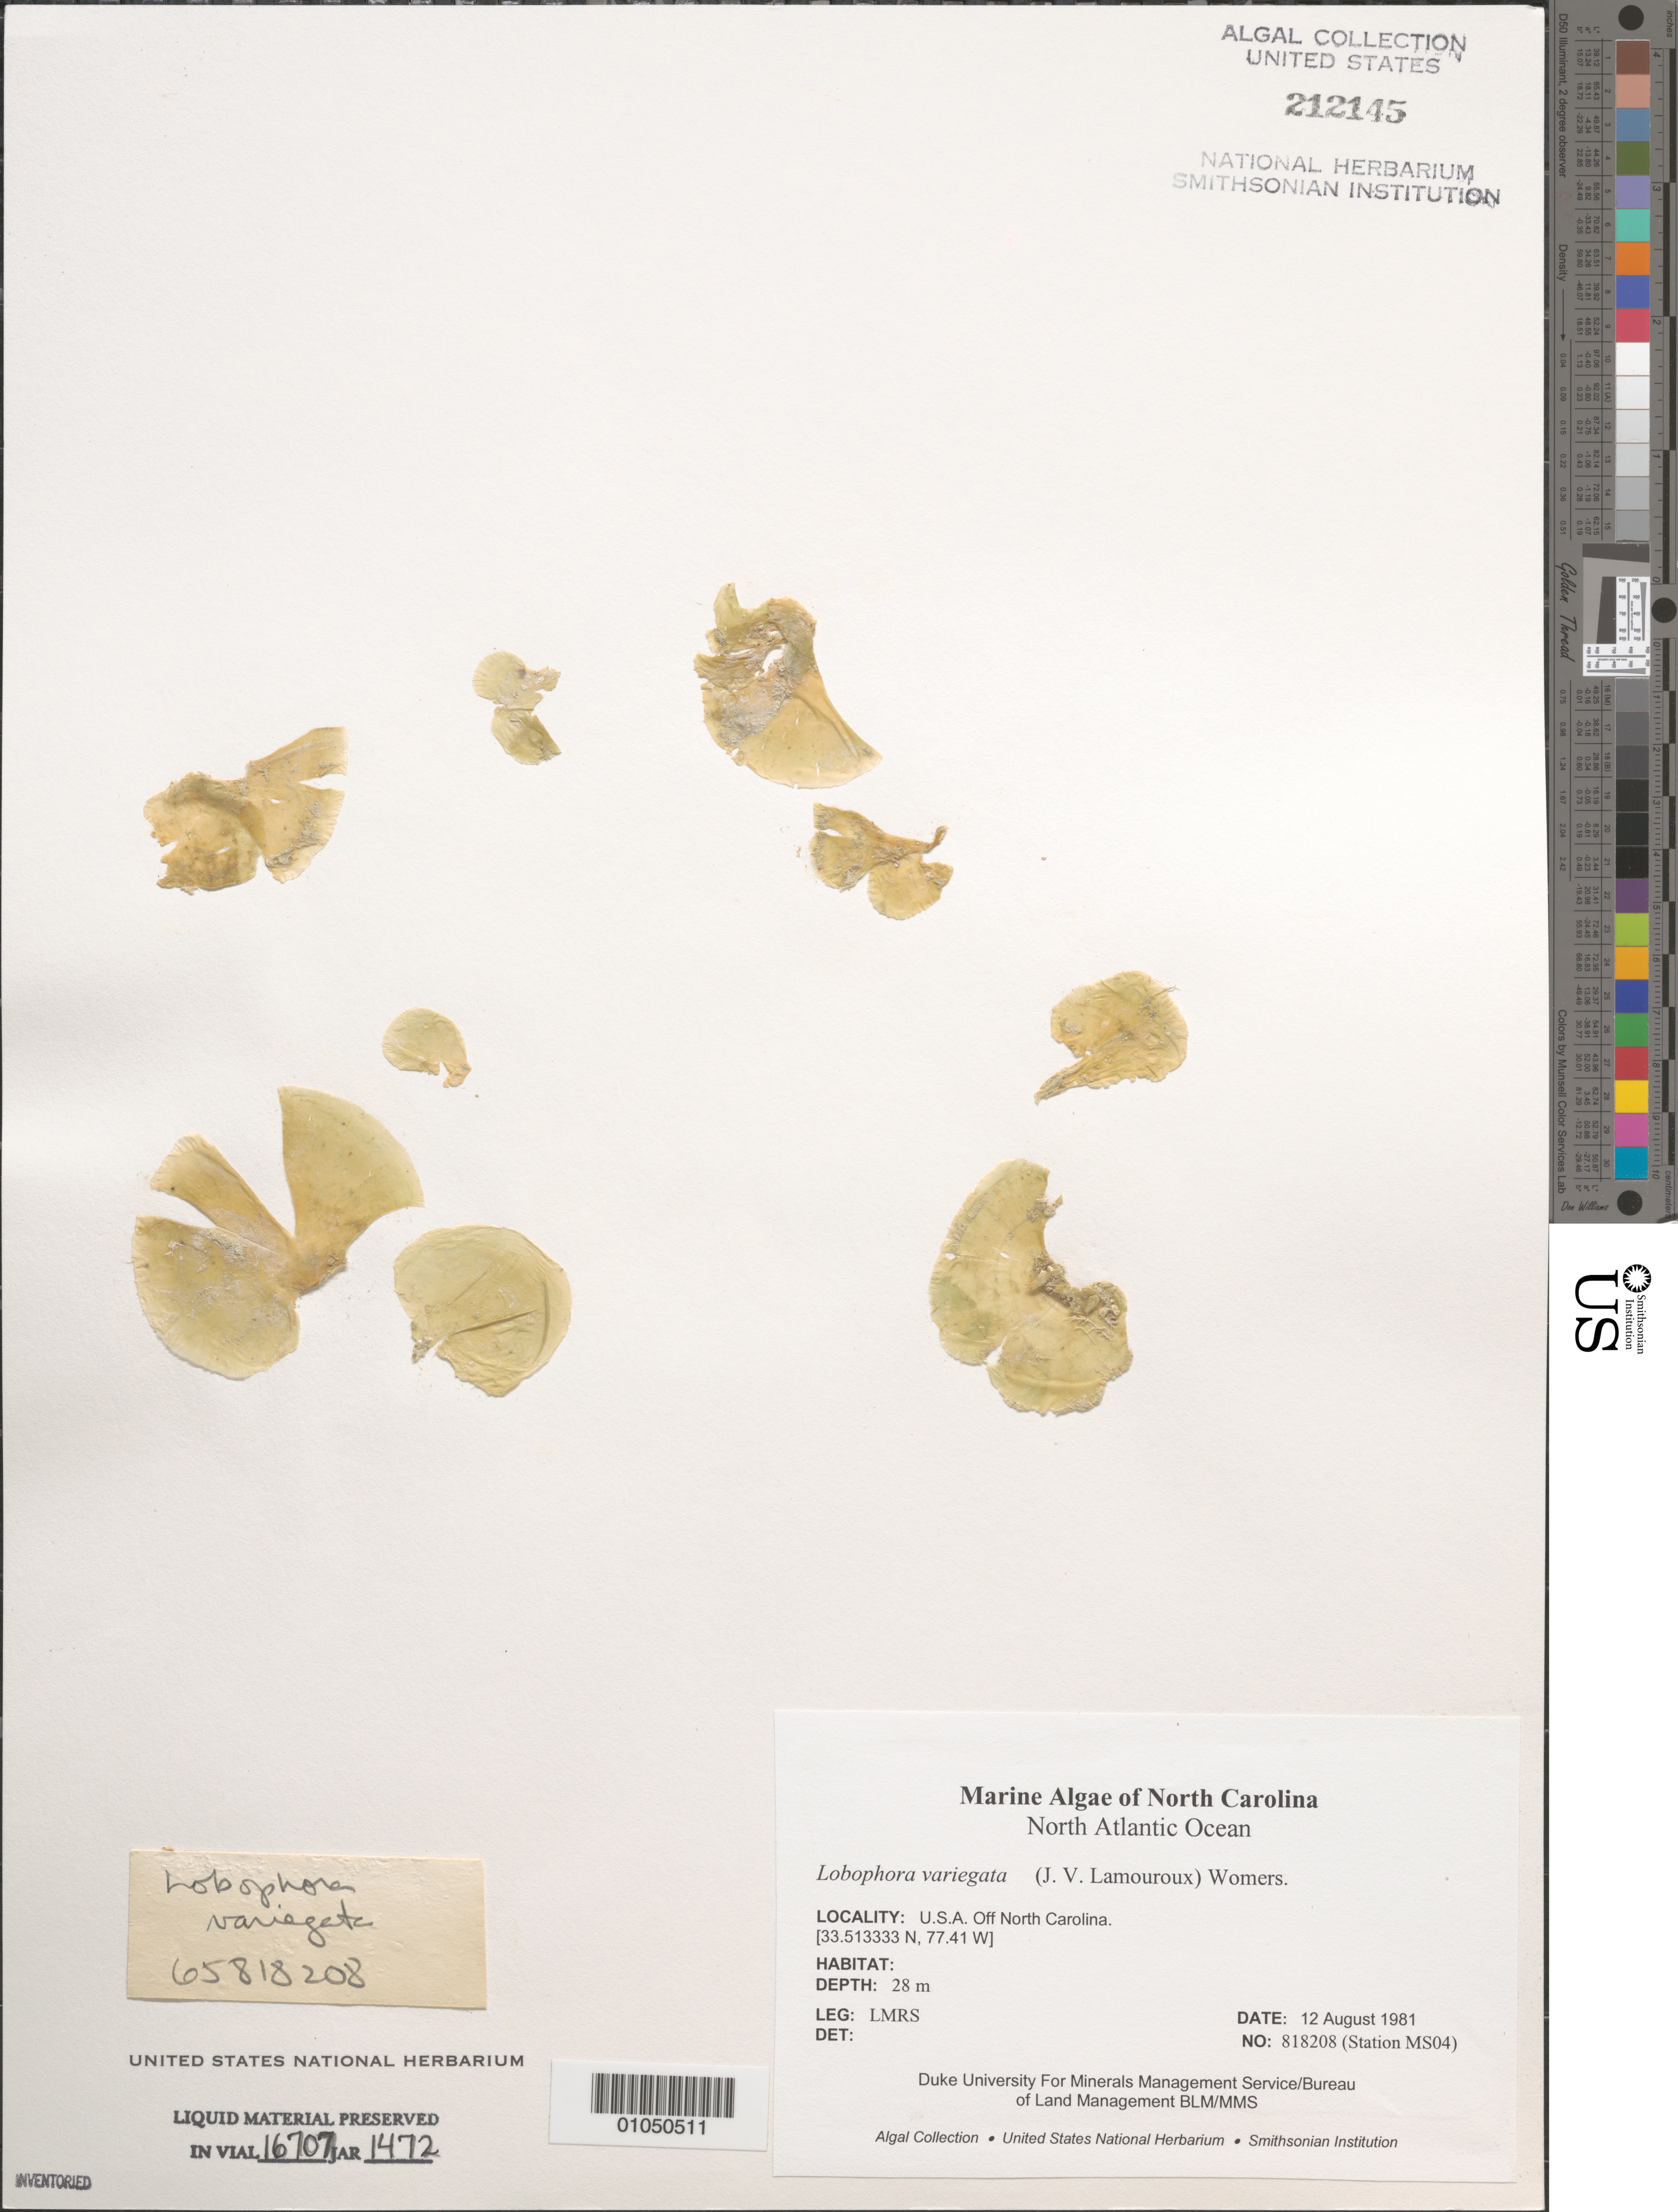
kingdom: Chromista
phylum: Ochrophyta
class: Phaeophyceae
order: Dictyotales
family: Dictyotaceae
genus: Lobophora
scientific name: Lobophora variegata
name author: (J.V.Lamouroux) Womersley & E.C. Oliveira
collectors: LMRS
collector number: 818208 (Station MS04)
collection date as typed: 12 Aug 1981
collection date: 1981-08-12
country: United States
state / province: North Carolina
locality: North Atlantic Ocean off North Carolina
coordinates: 33.513333 N, 77.41 W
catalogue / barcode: US 212145